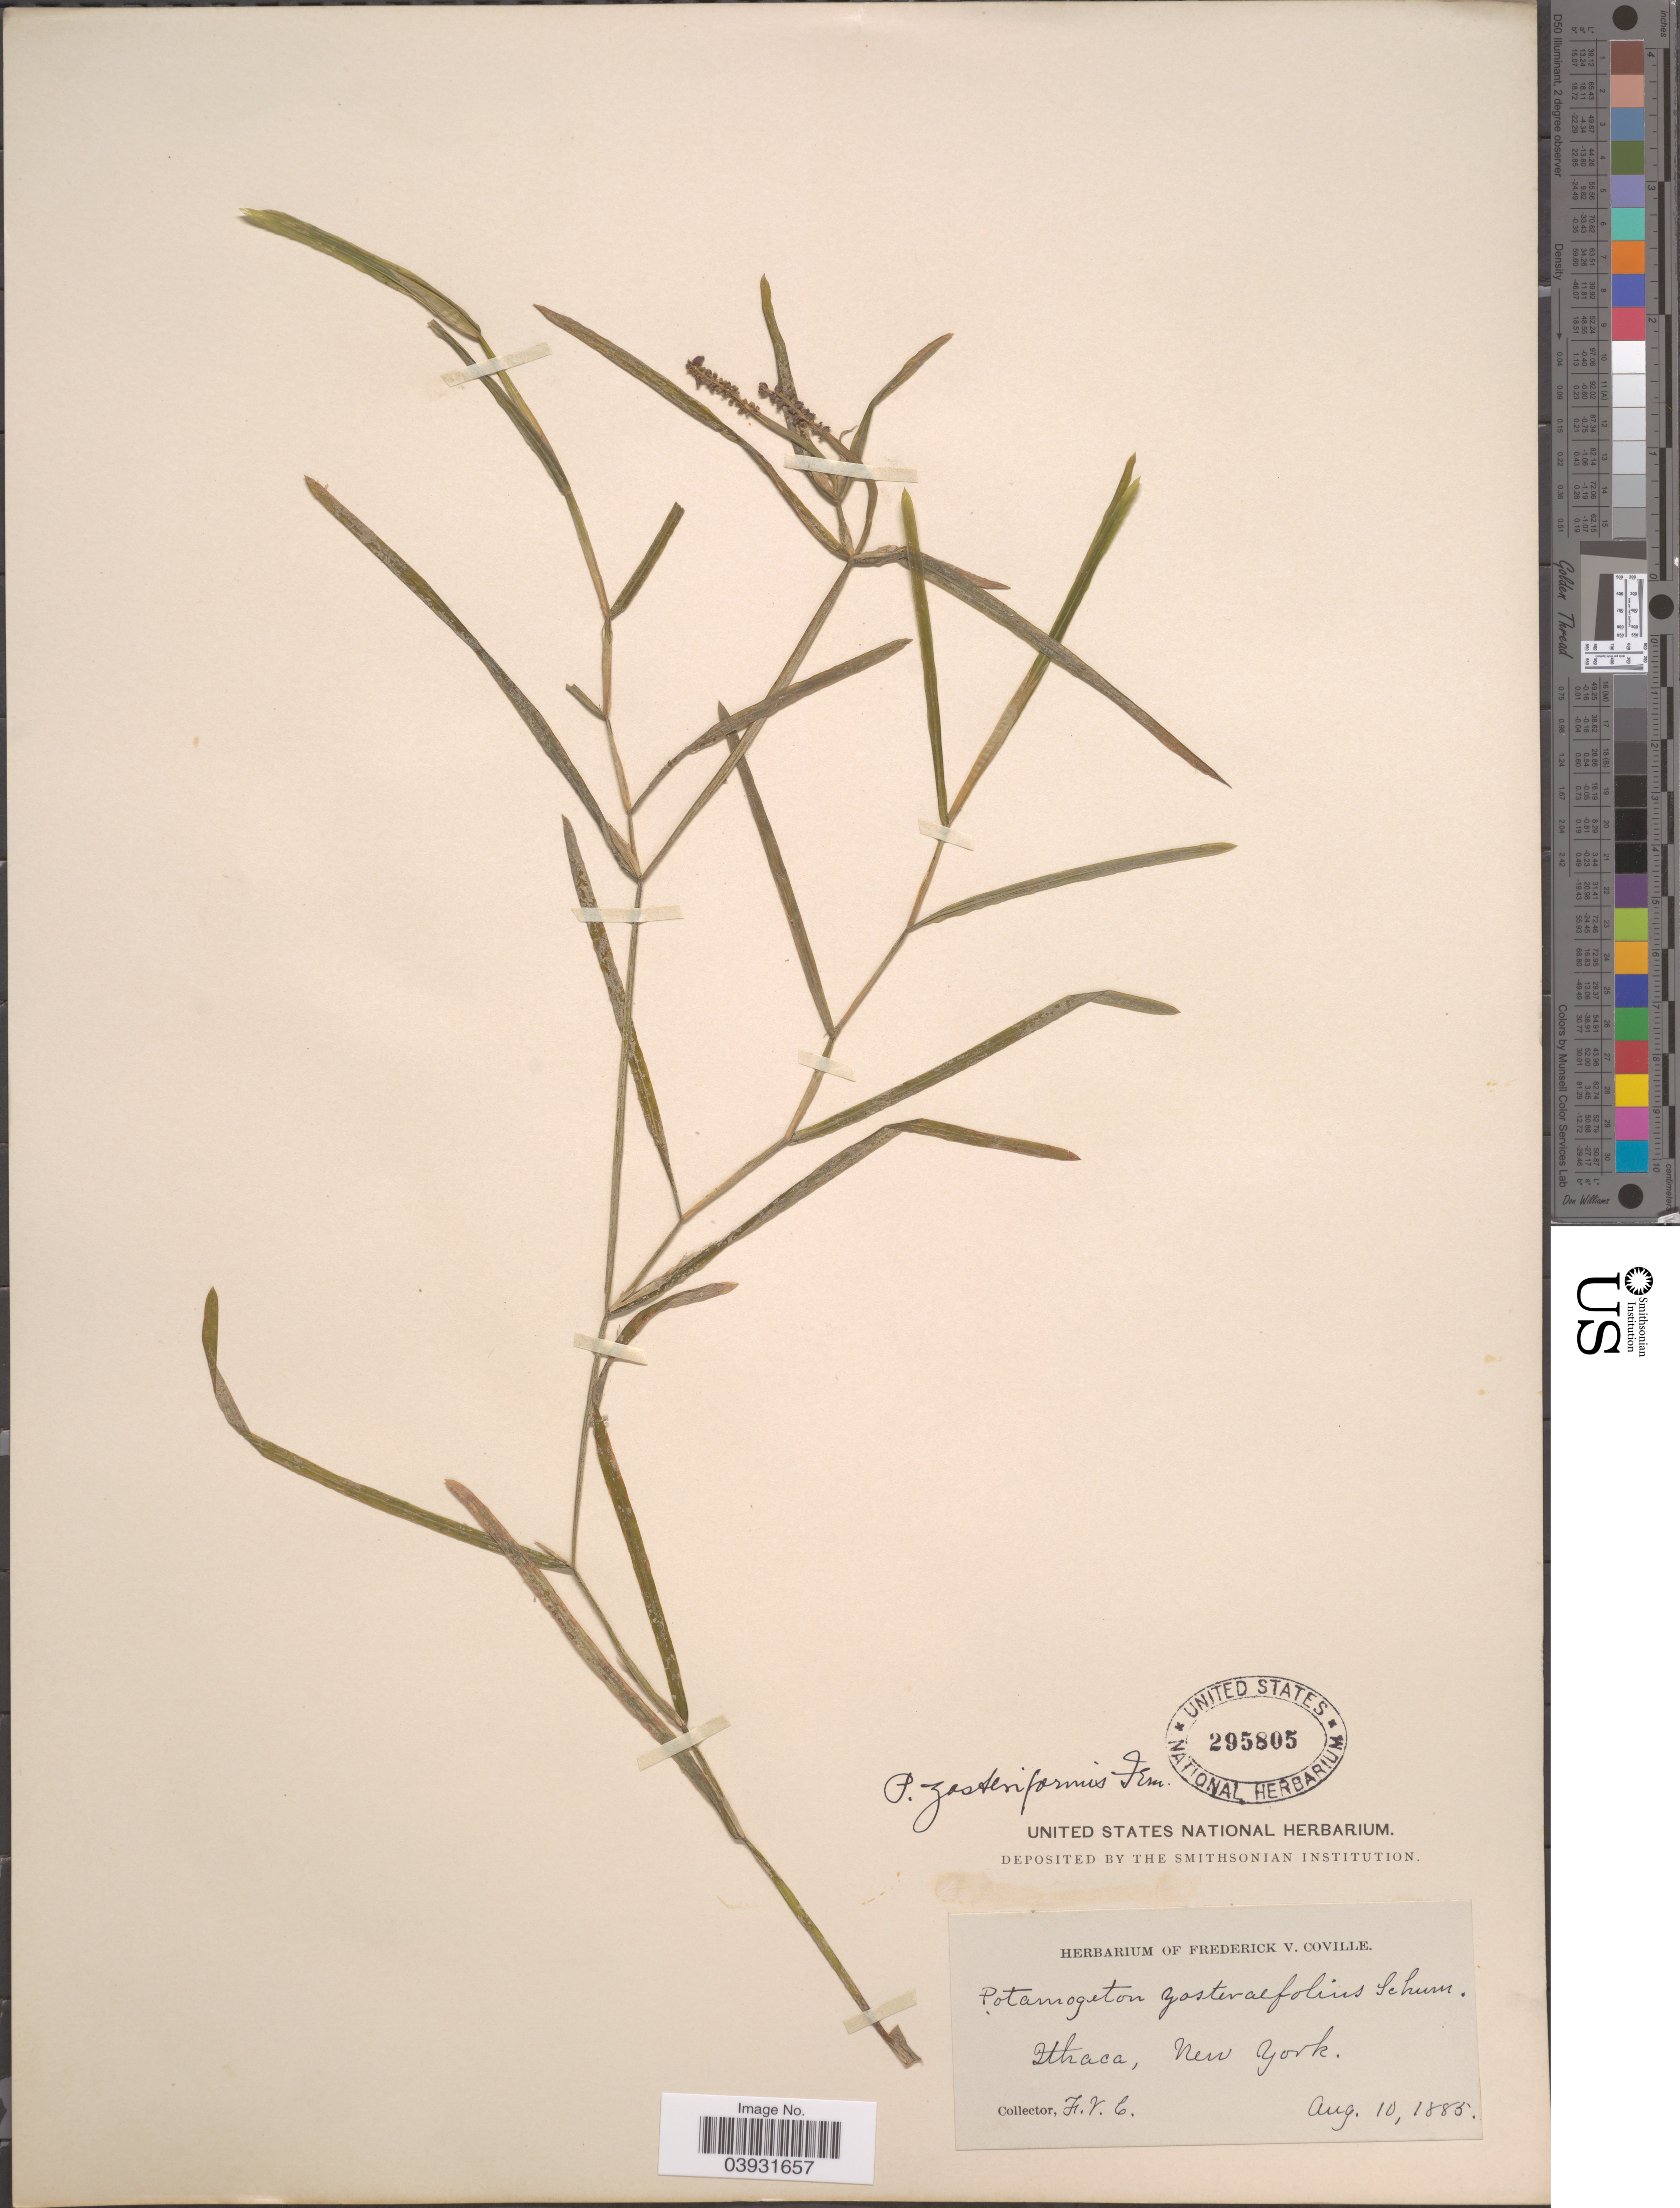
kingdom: Plantae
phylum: Tracheophyta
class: Liliopsida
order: Alismatales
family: Potamogetonaceae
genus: Potamogeton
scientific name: Potamogeton zosterifolius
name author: Schumach.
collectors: F. V. Coville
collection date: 1885-08-10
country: United States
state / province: New York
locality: Ithaca.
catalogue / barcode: US 295805